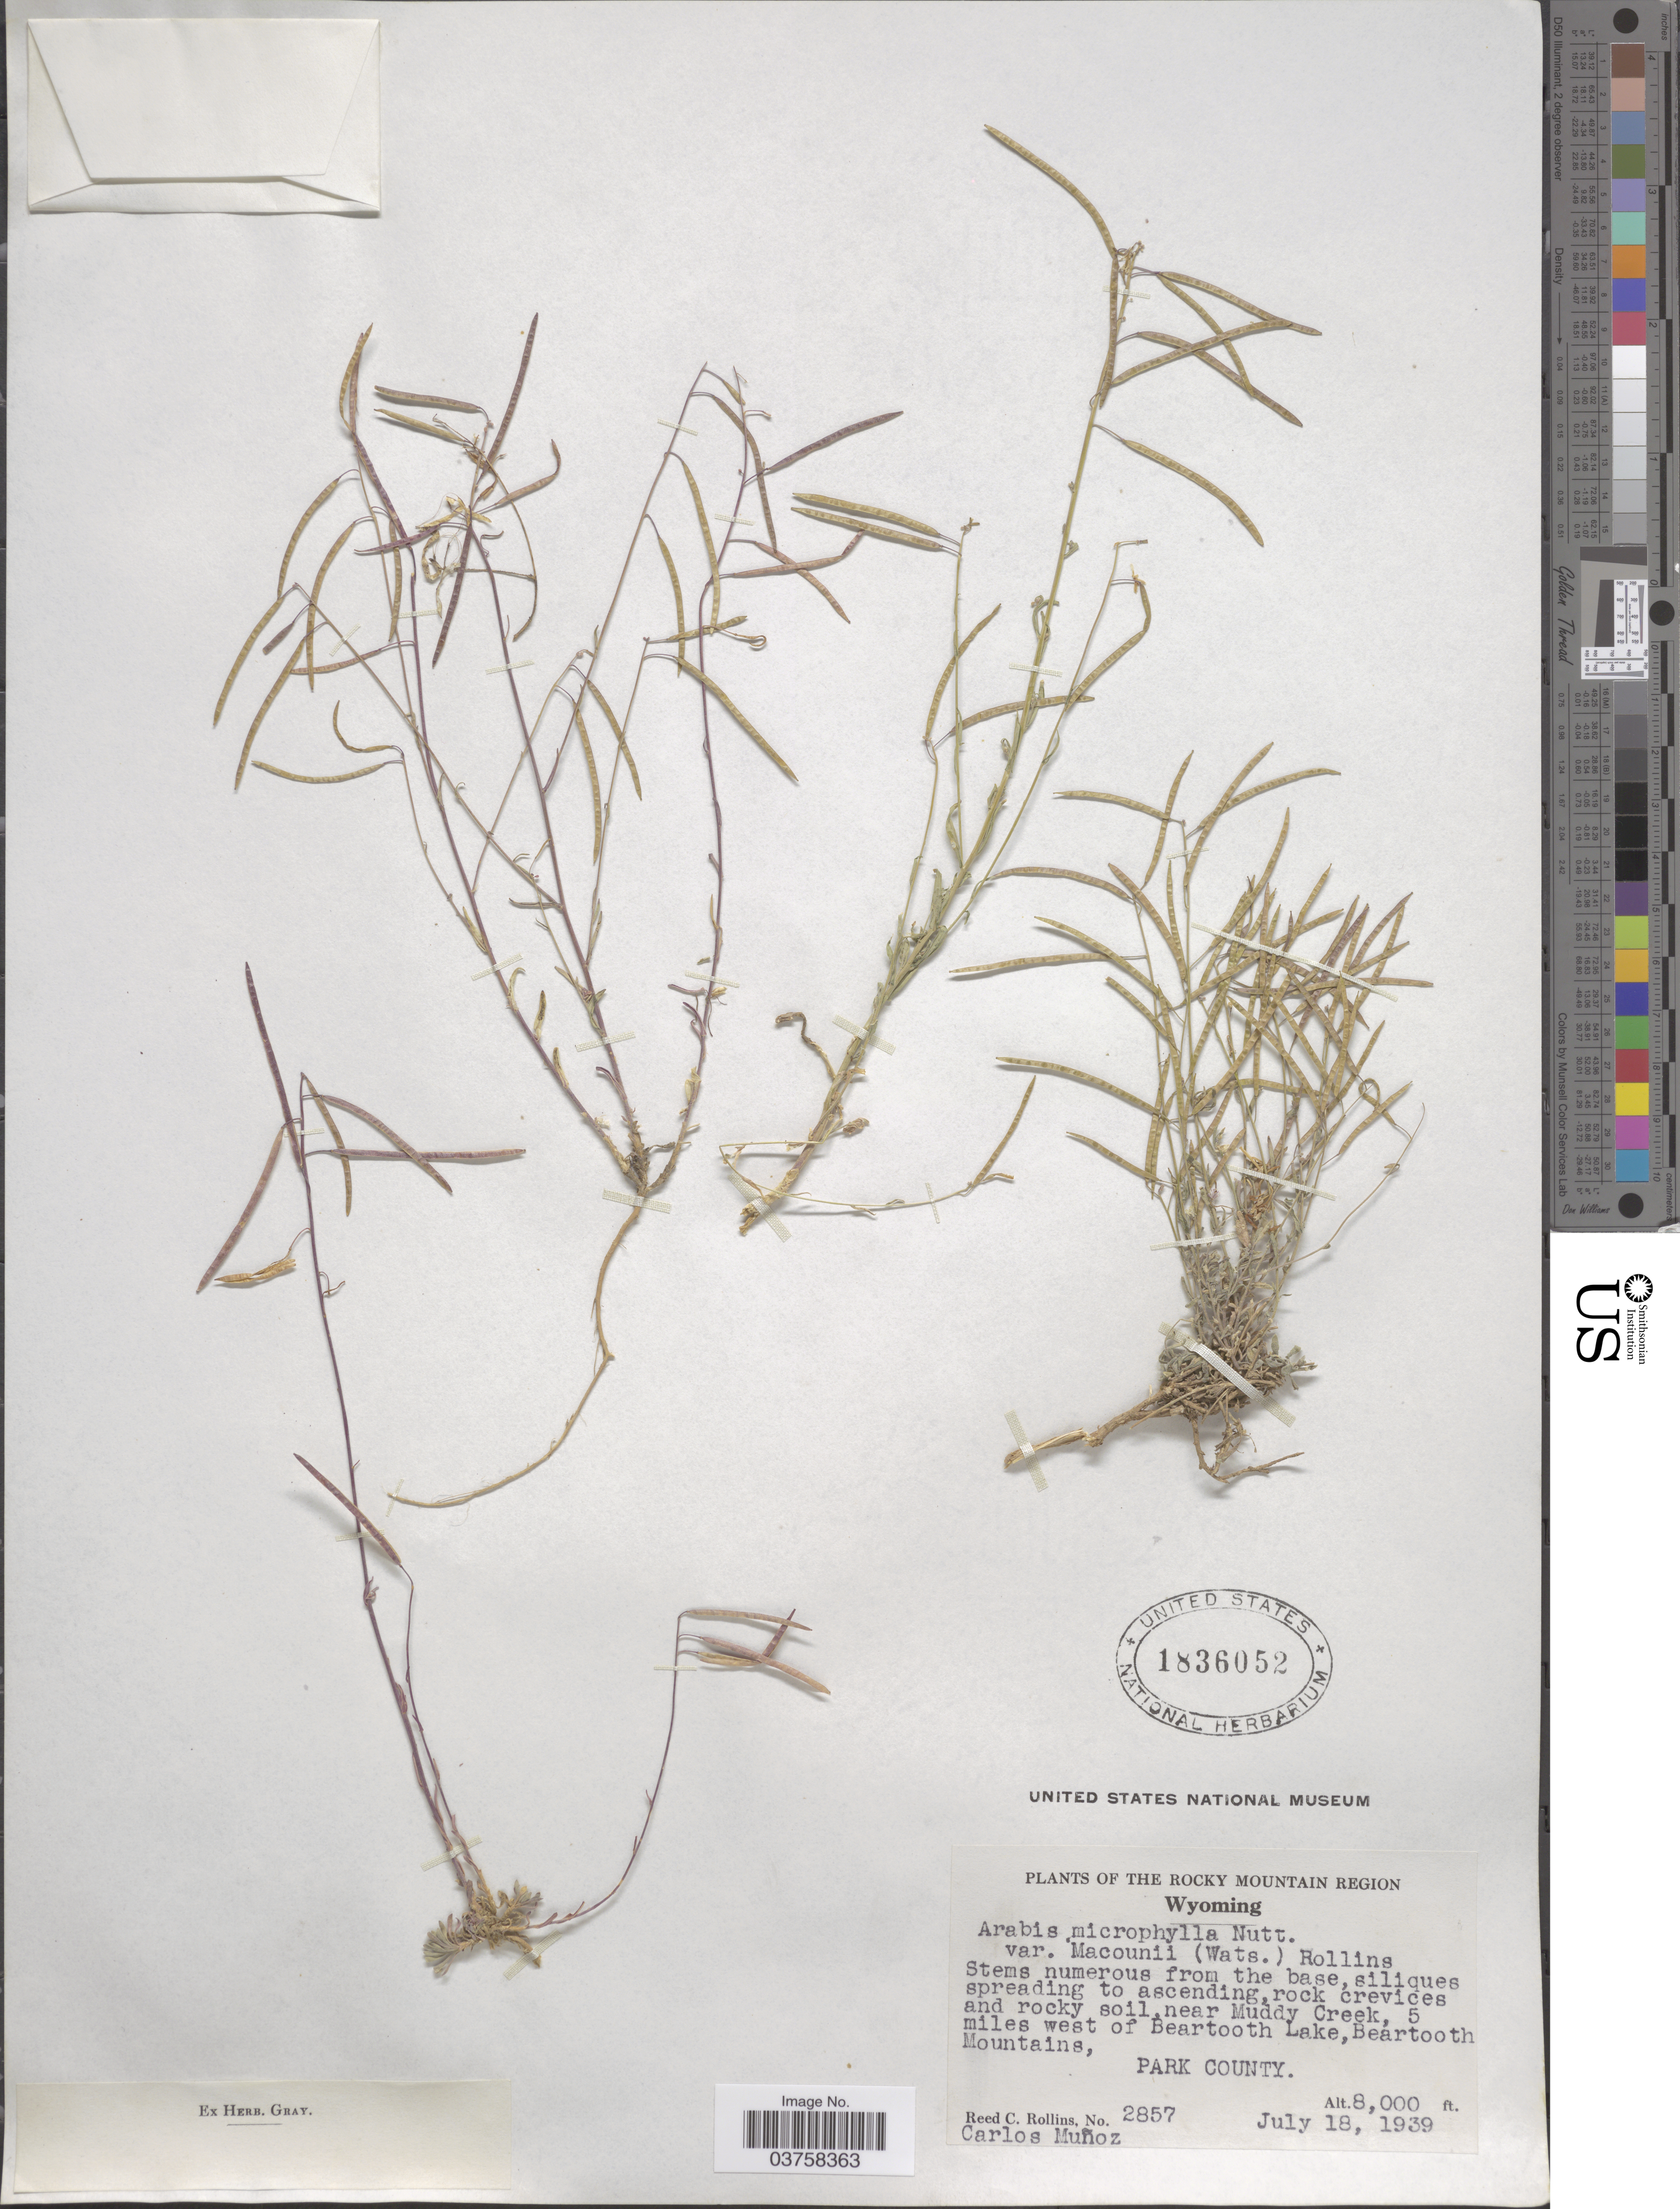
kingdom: Plantae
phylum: Tracheophyta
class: Magnoliopsida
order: Brassicales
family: Brassicaceae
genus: Arabis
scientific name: Arabis microphylla var. macounii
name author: (S. Watson) Rollins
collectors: R. C. Rollins & C. Muñoz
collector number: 2857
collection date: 1939-07-18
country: United States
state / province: Wyoming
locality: The Rocky Mountain Region. Near Muddy Creek, 5 miles west of Beartooth Lake, Beartooth Mountains, Park County.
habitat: rock crevices and rocky soil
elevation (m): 2438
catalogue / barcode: US 1836052